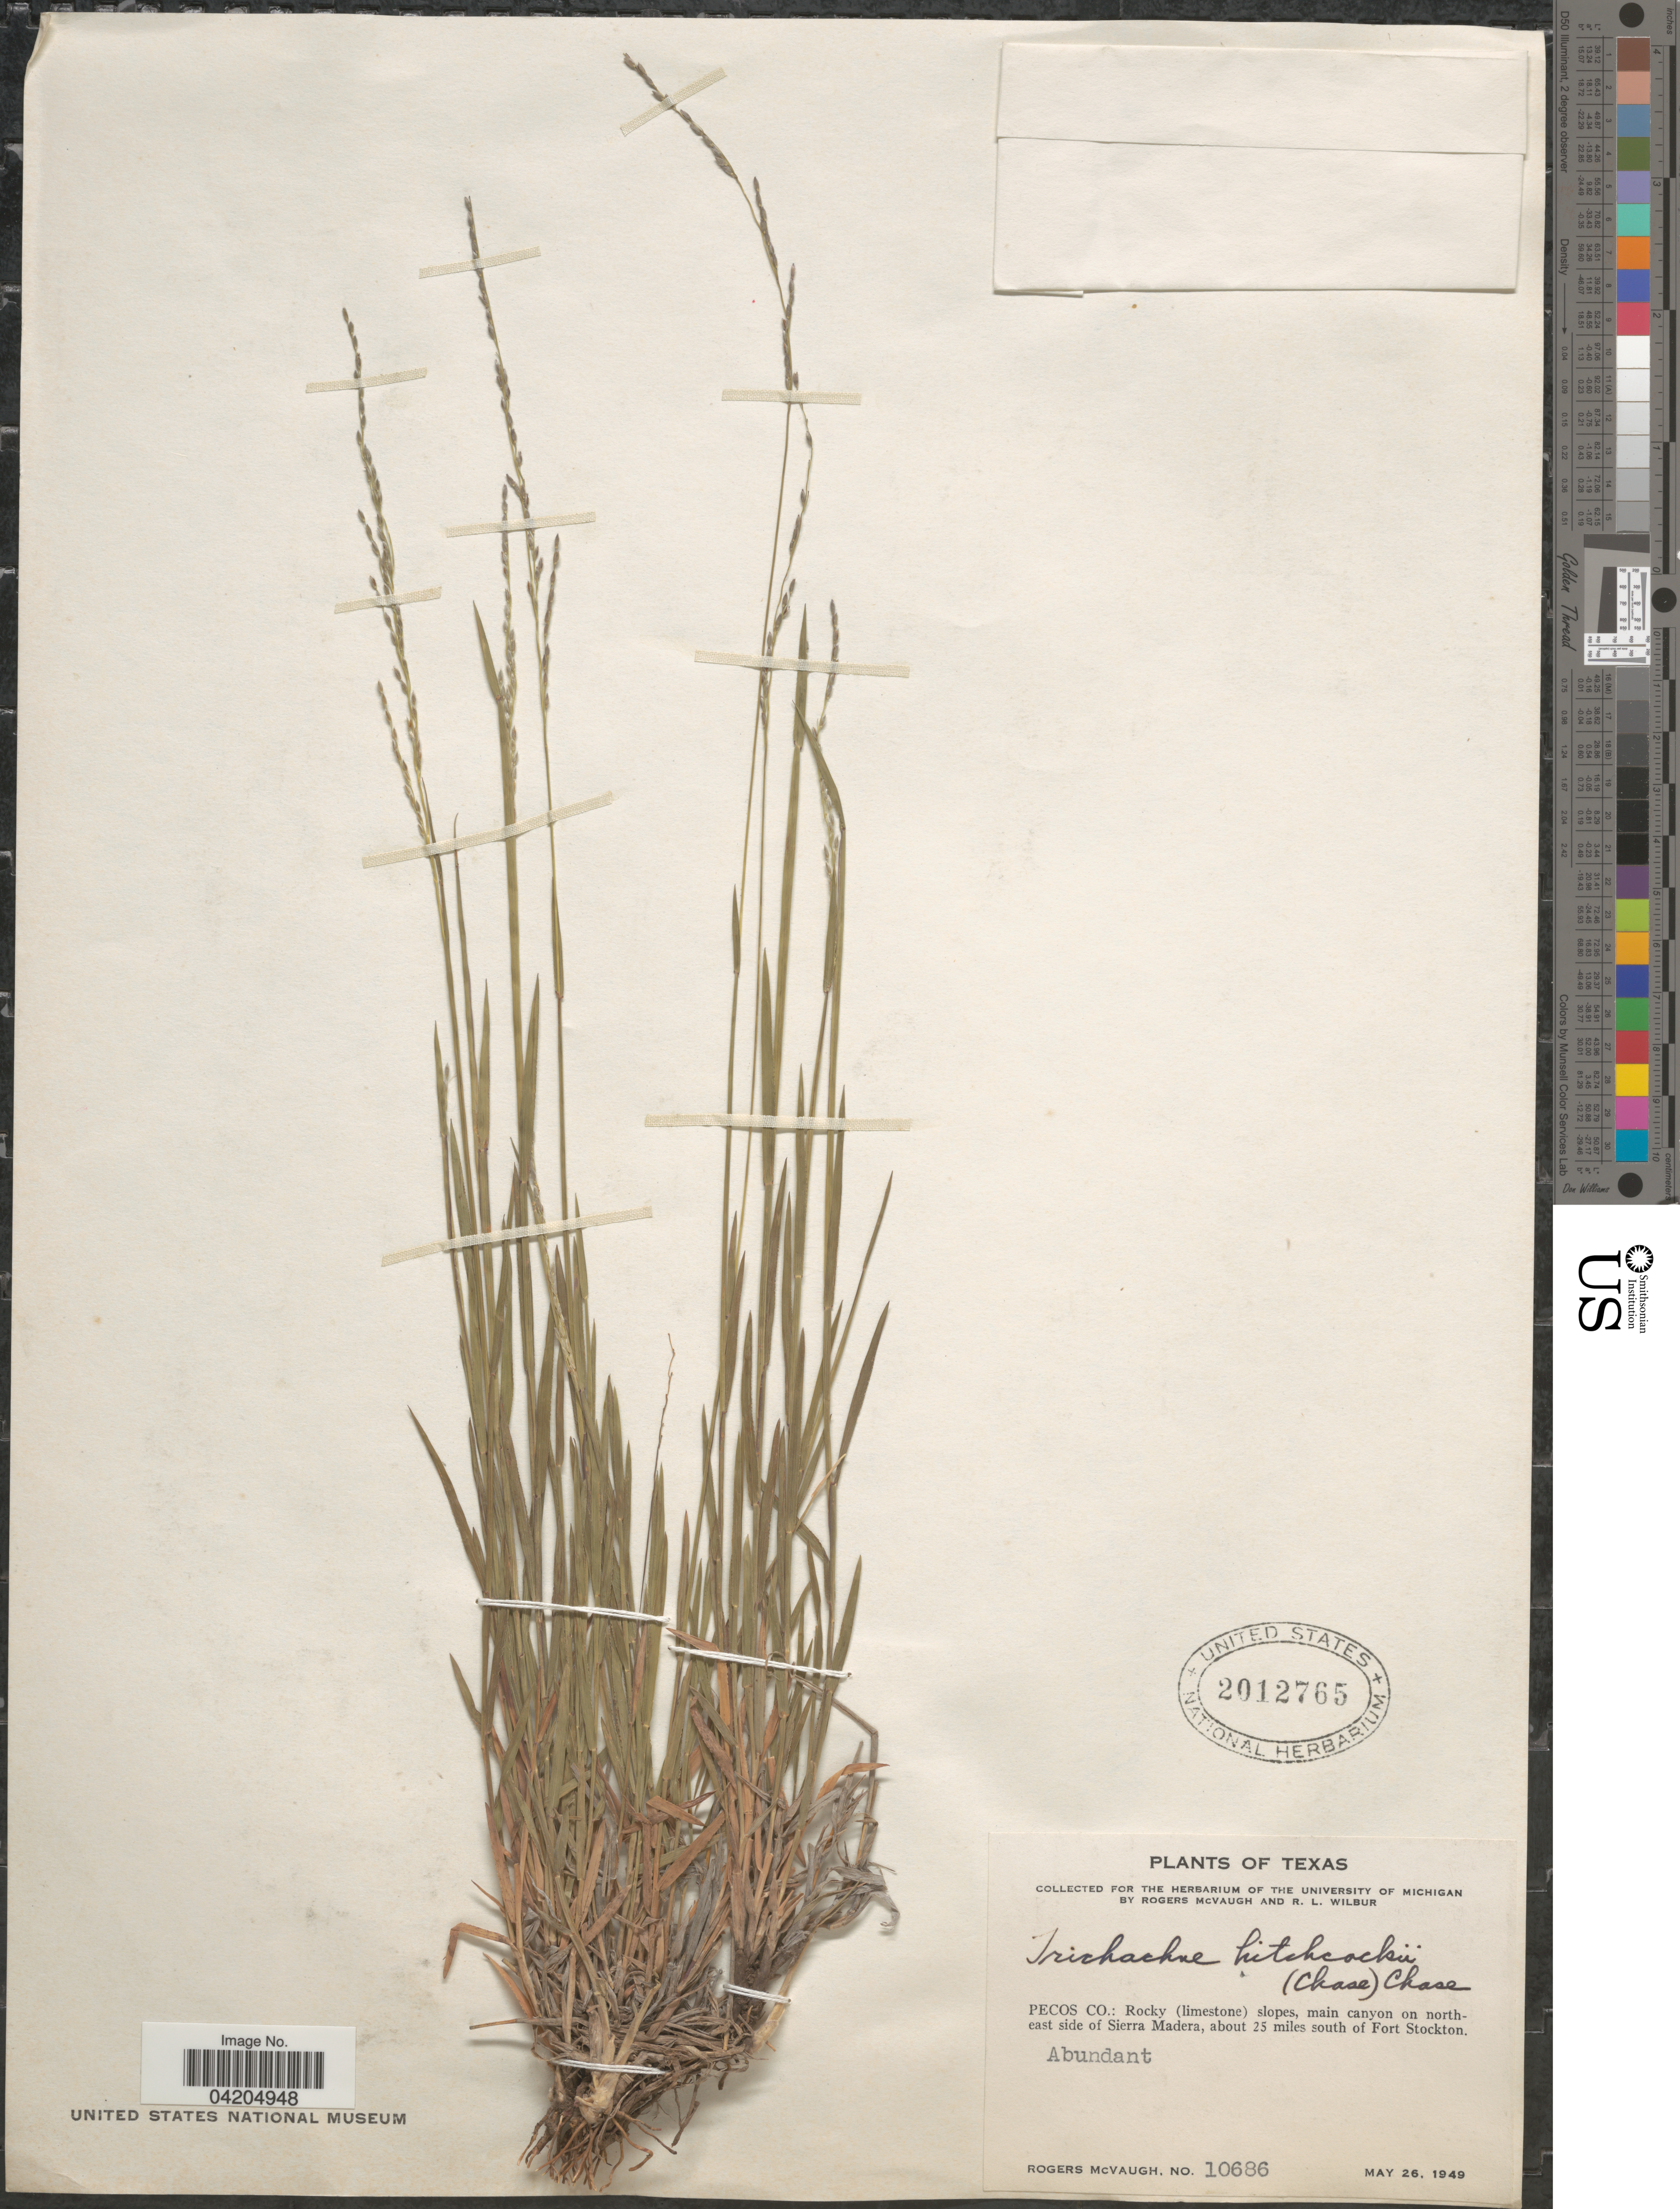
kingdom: Plantae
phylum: Tracheophyta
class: Liliopsida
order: Poales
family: Poaceae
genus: Digitaria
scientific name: Digitaria hitchcockii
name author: (Chase) Stuck.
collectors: R. McVaugh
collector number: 10686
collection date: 1949-05-26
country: United States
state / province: Texas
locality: Pecos Co.: Rocky (limestone) slopes, main canyon on northeast side of Sierra Madera, about 25 miles south of Fort Stockton.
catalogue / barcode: US 2012765